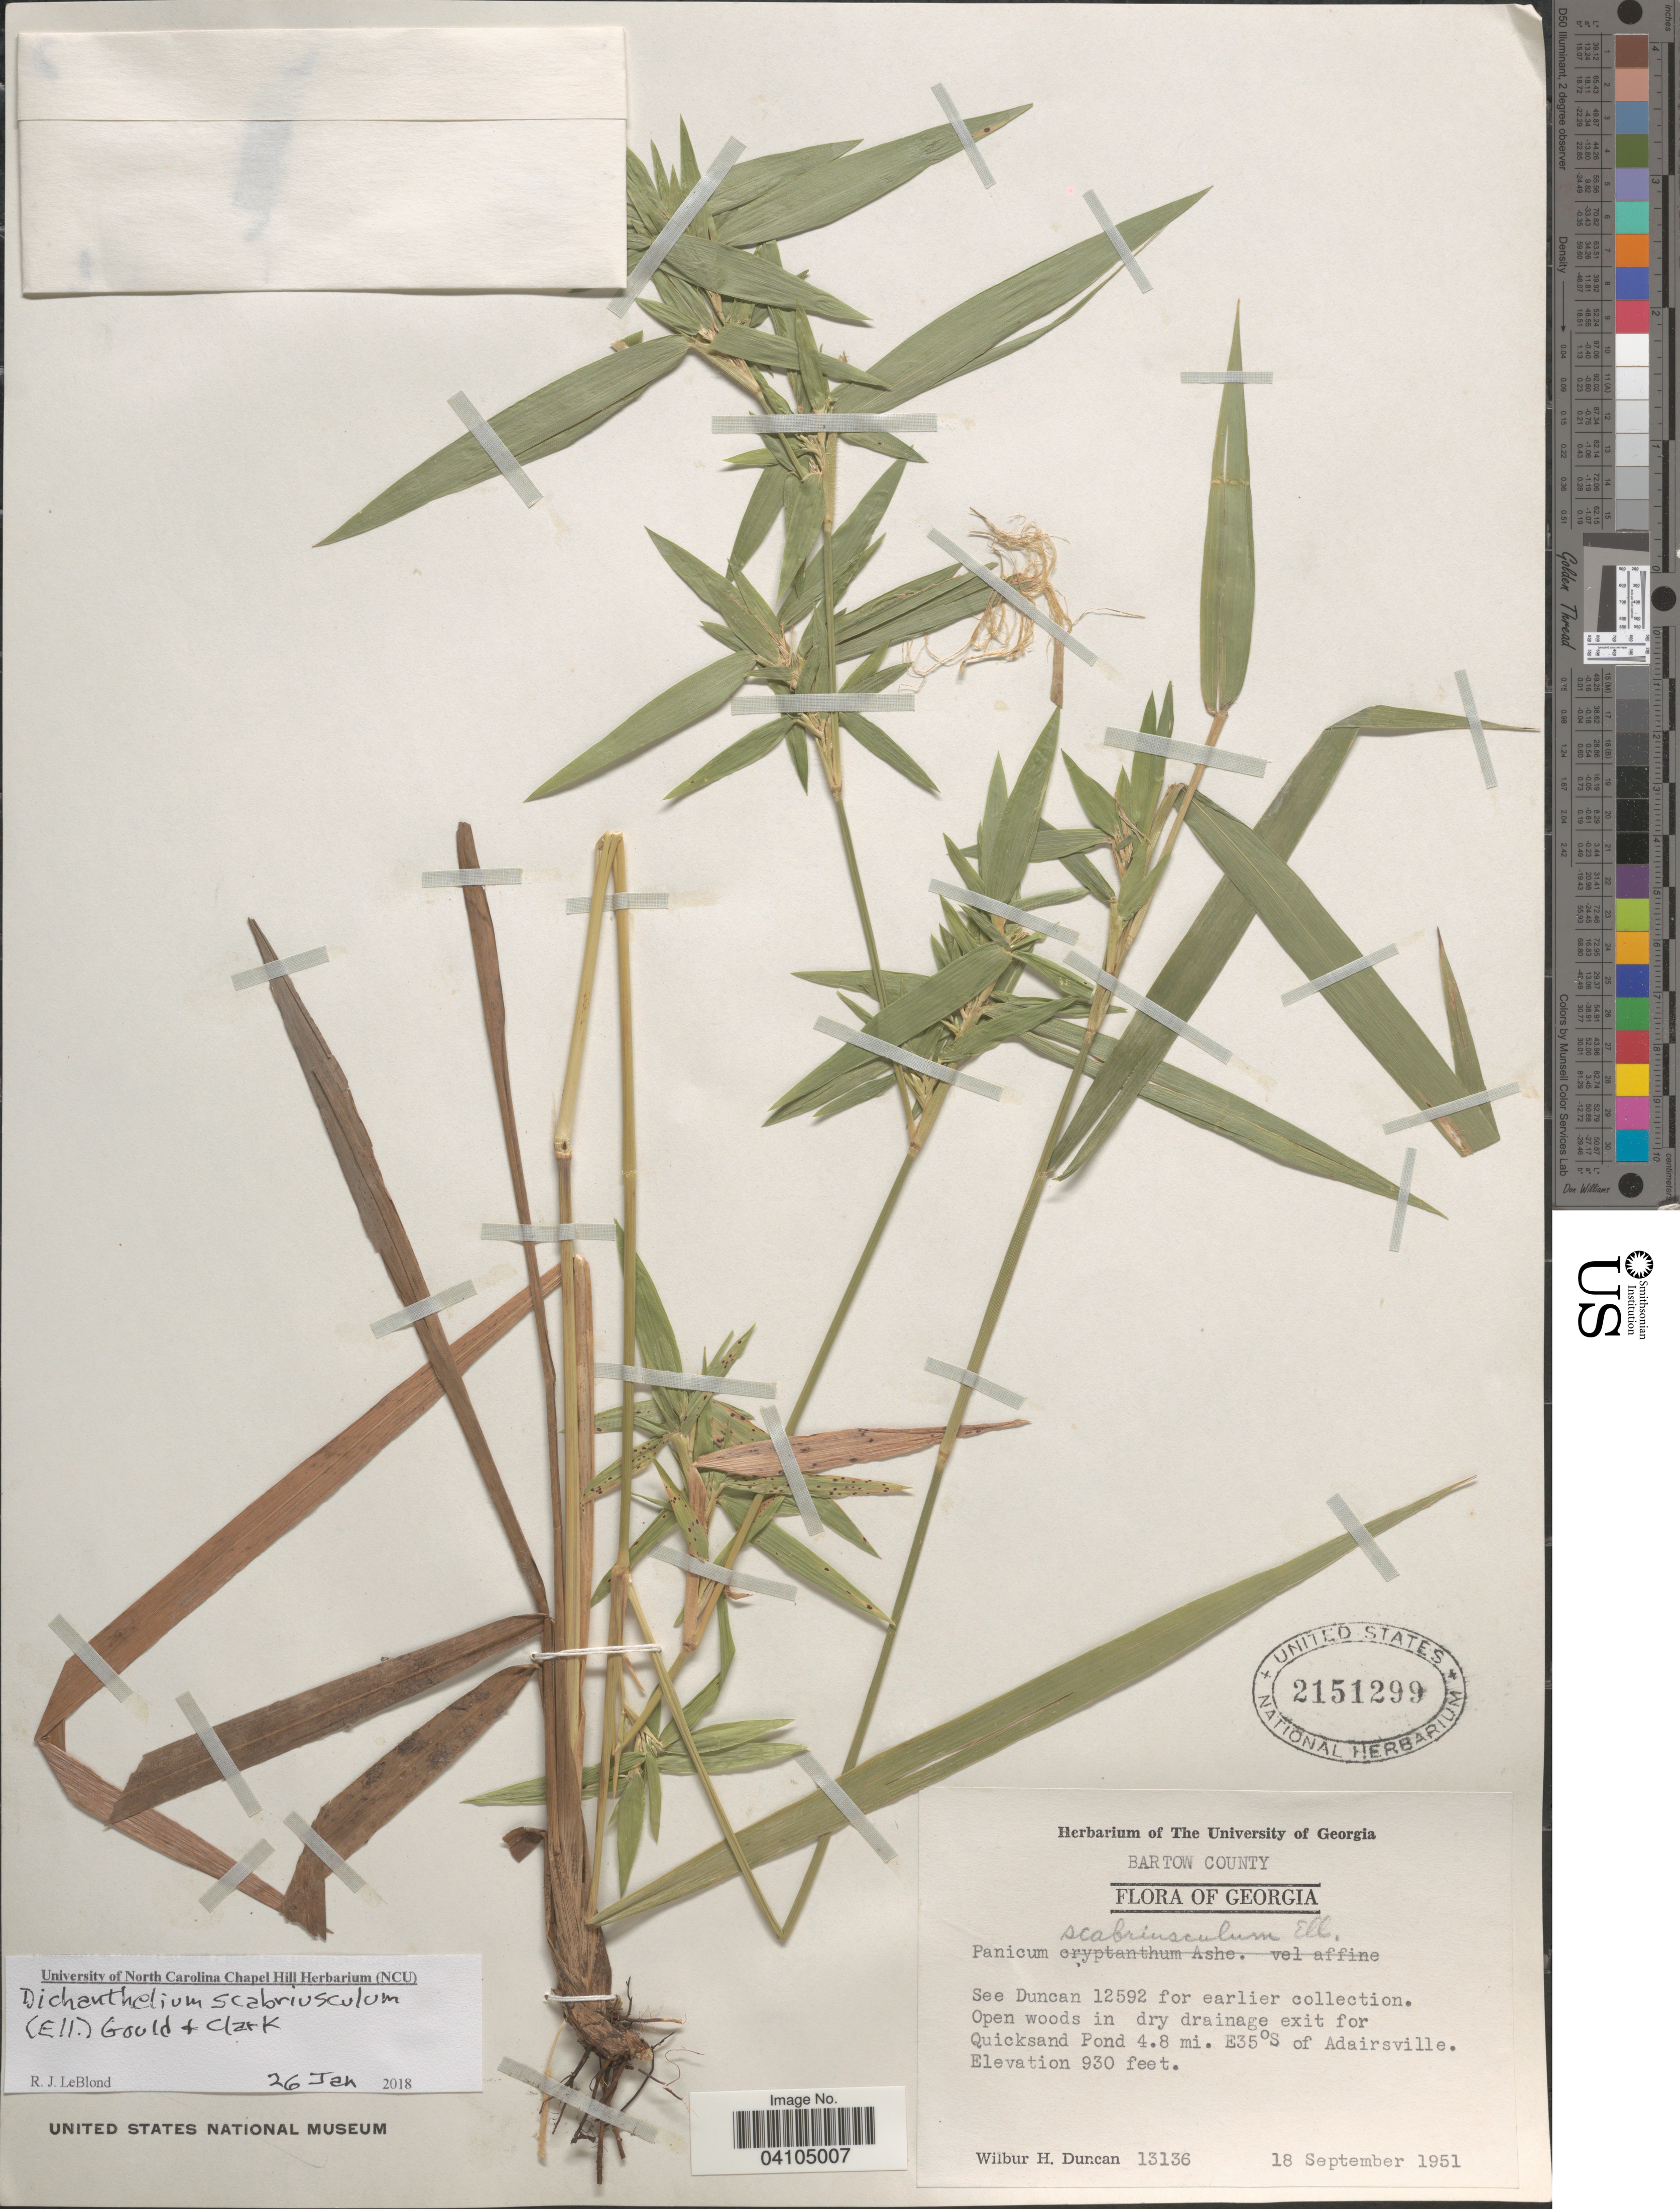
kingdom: Plantae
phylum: Tracheophyta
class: Liliopsida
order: Poales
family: Poaceae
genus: Dichanthelium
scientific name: Dichanthelium scabriusculum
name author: (Elliott) Gould & C.A. Clark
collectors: W. H. Duncan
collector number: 13136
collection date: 1951-09-18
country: United States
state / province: Georgia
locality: Barton County. In dry drainage exit for Quicksand Pond 4.8 mi. E35°S of Adairsville.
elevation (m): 283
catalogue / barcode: US 2151299